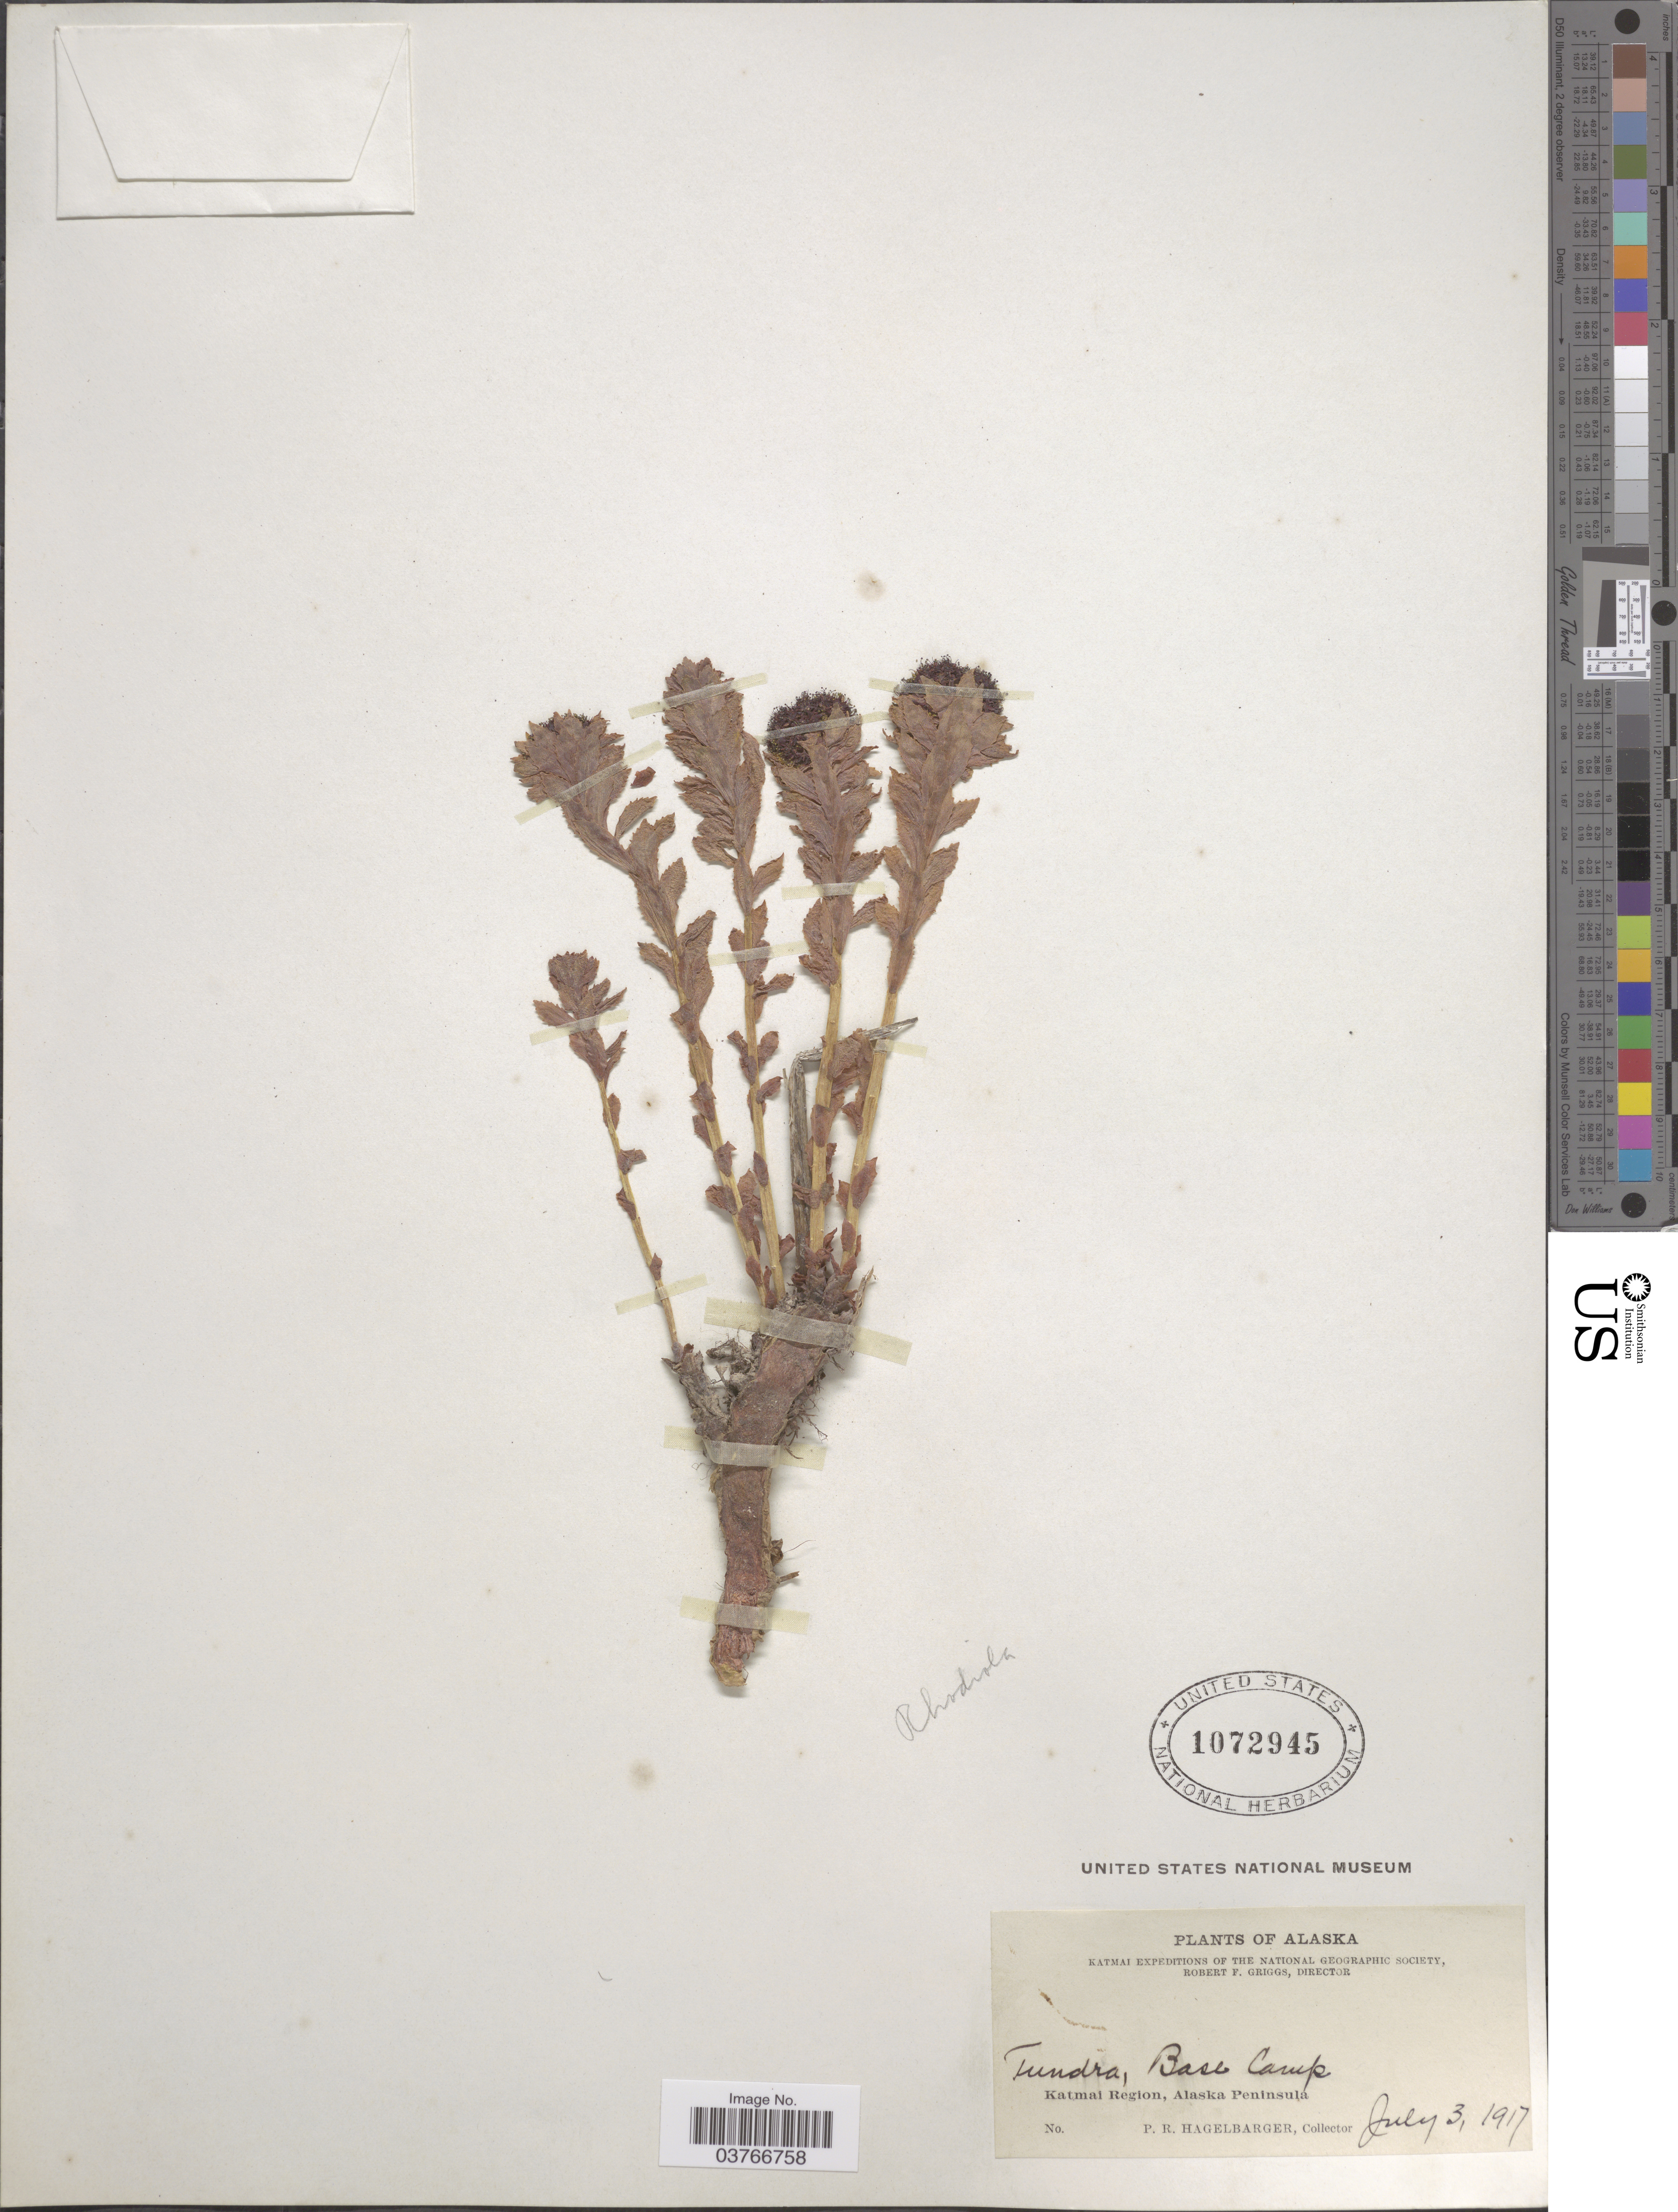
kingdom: Plantae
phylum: Tracheophyta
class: Magnoliopsida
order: Saxifragales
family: Crassulaceae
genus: Sedum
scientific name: Sedum sp.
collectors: P. Hagelbarger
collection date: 1917-07-03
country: United States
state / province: Alaska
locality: Tundra, Base Camp. Katmai Region, Alaska Peninsula.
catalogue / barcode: US 1072945